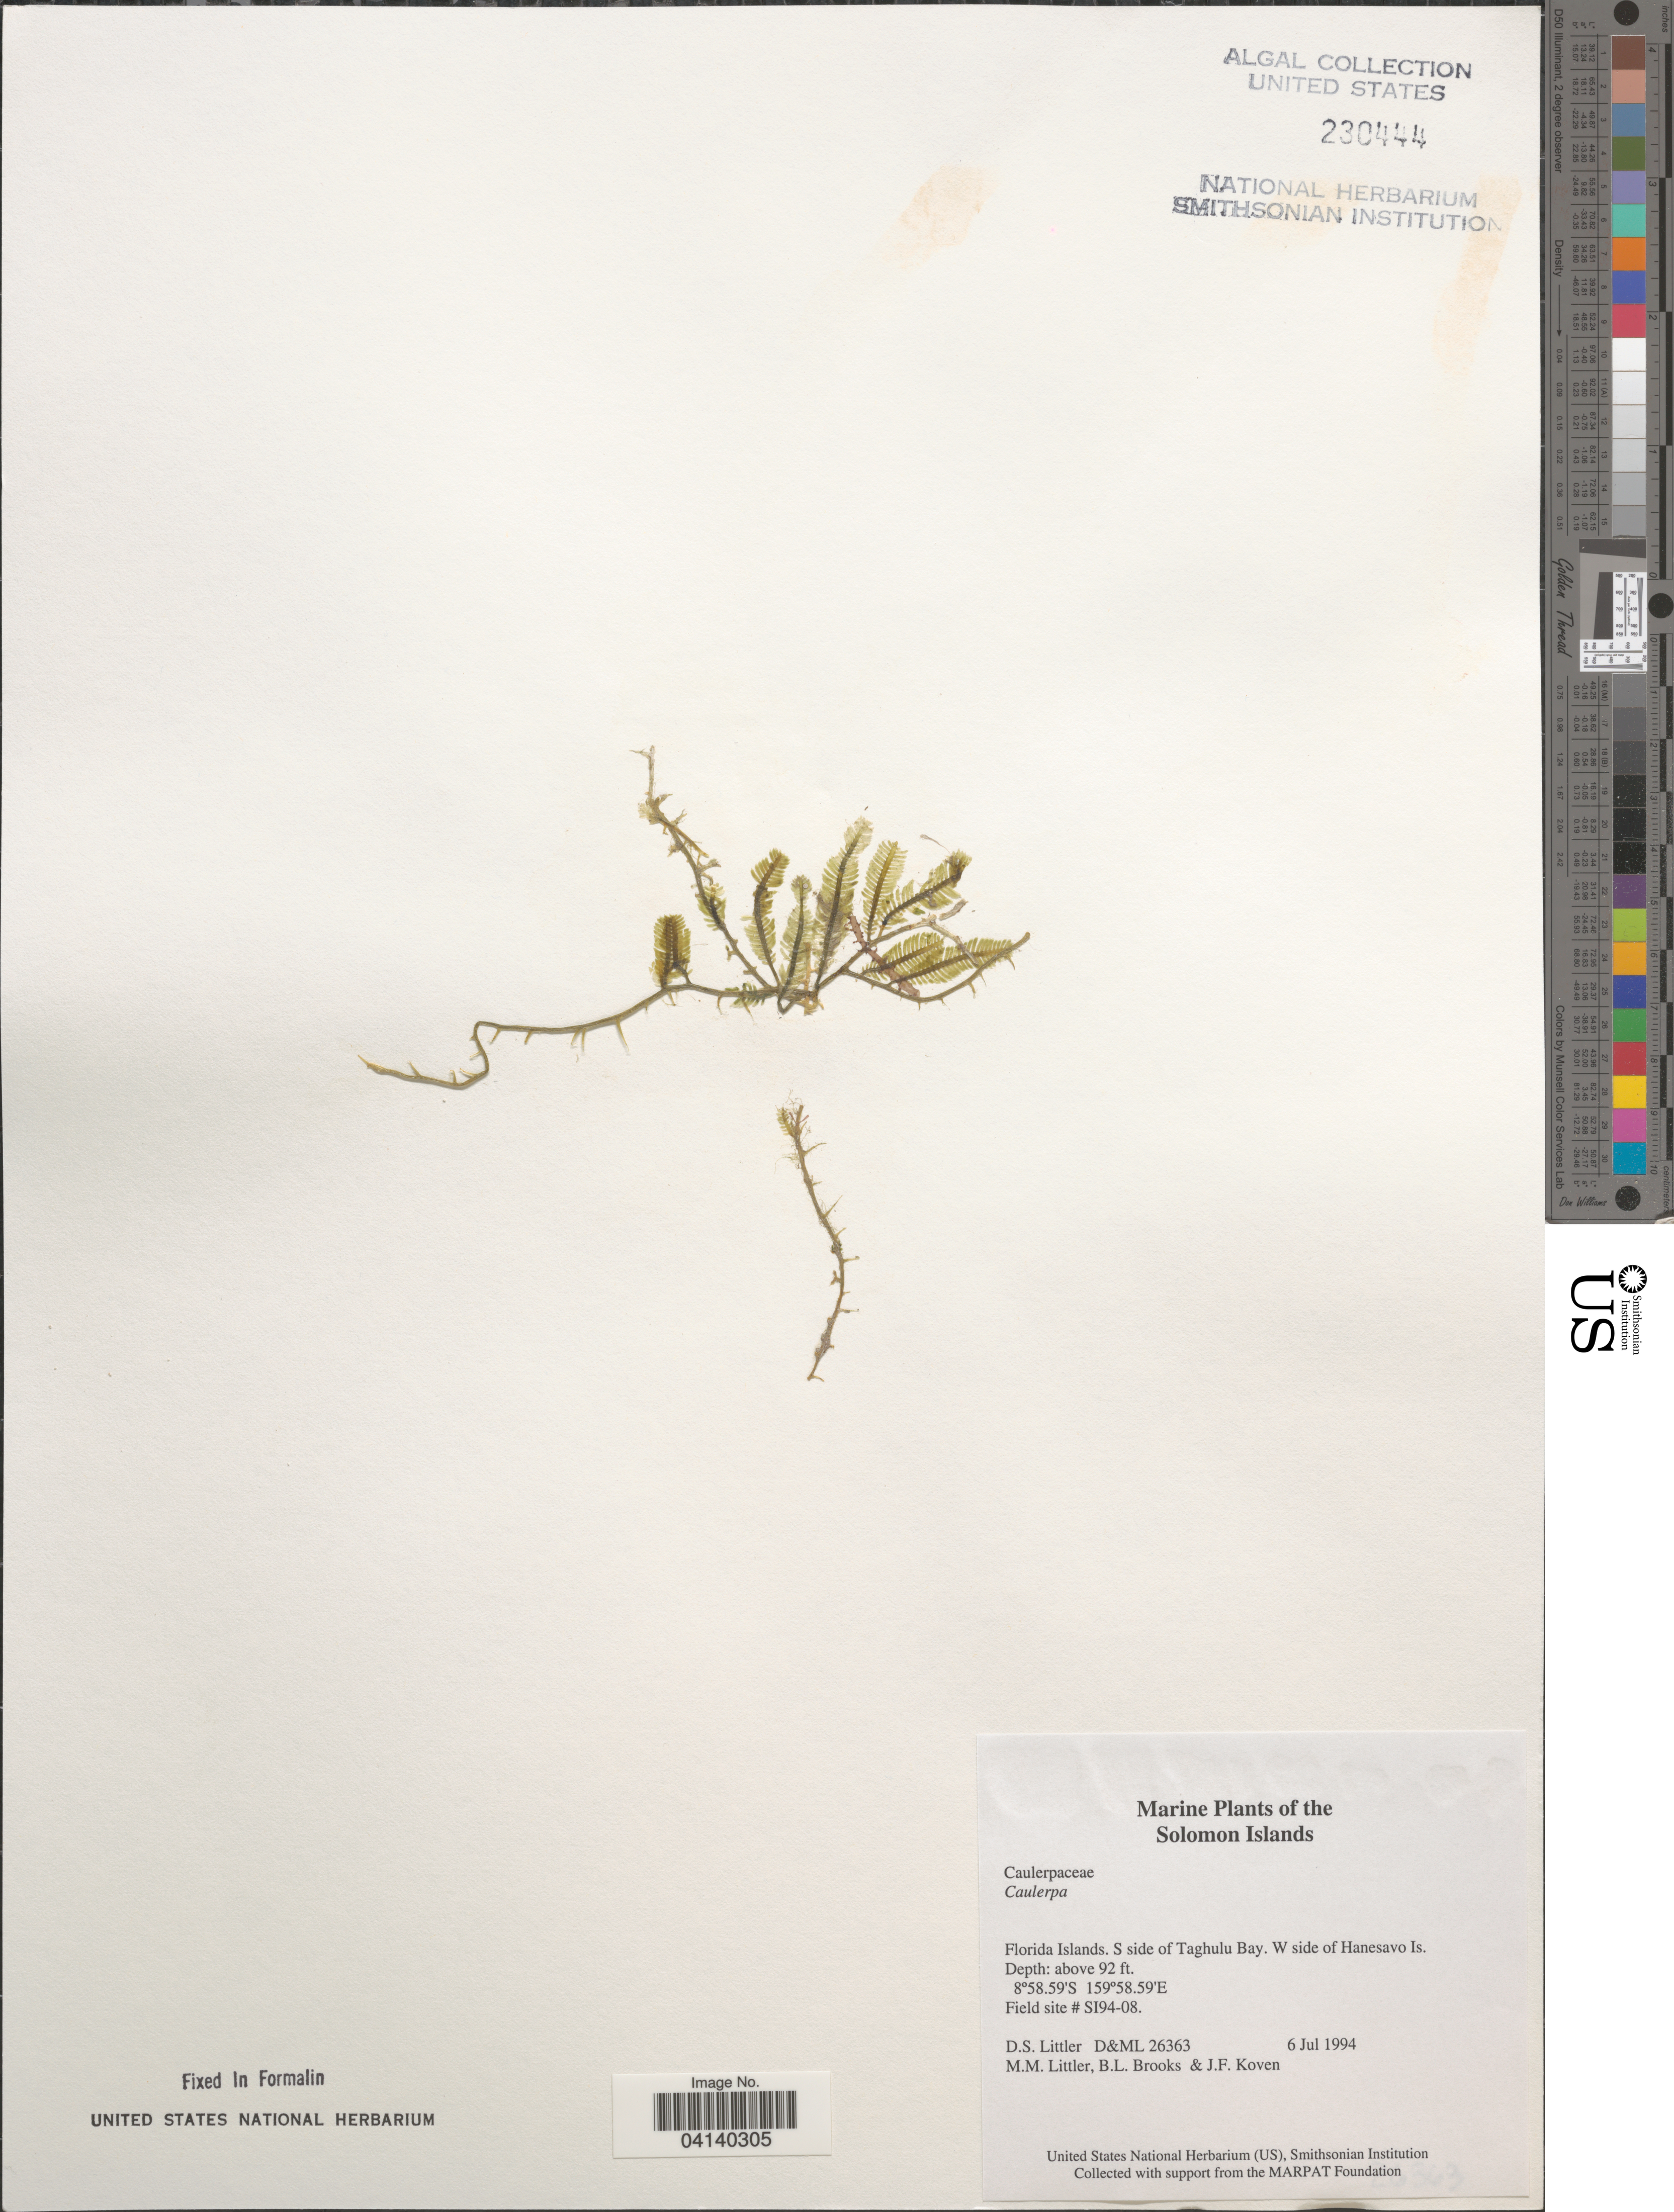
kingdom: Plantae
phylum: Chlorophyta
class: Ulvophyceae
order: Bryopsidales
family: Caulerpaceae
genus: Caulerpa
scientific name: Caulerpa sp.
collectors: D. S. Littler, B. Brooks & J. Koven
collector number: D&ML26363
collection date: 1994-07-06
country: Solomon Islands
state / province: Solomon Islands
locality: Florida Islands. S side of Taghulu Bay. W side of Hanesavo Is. Field site # SI94-08.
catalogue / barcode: US 230444